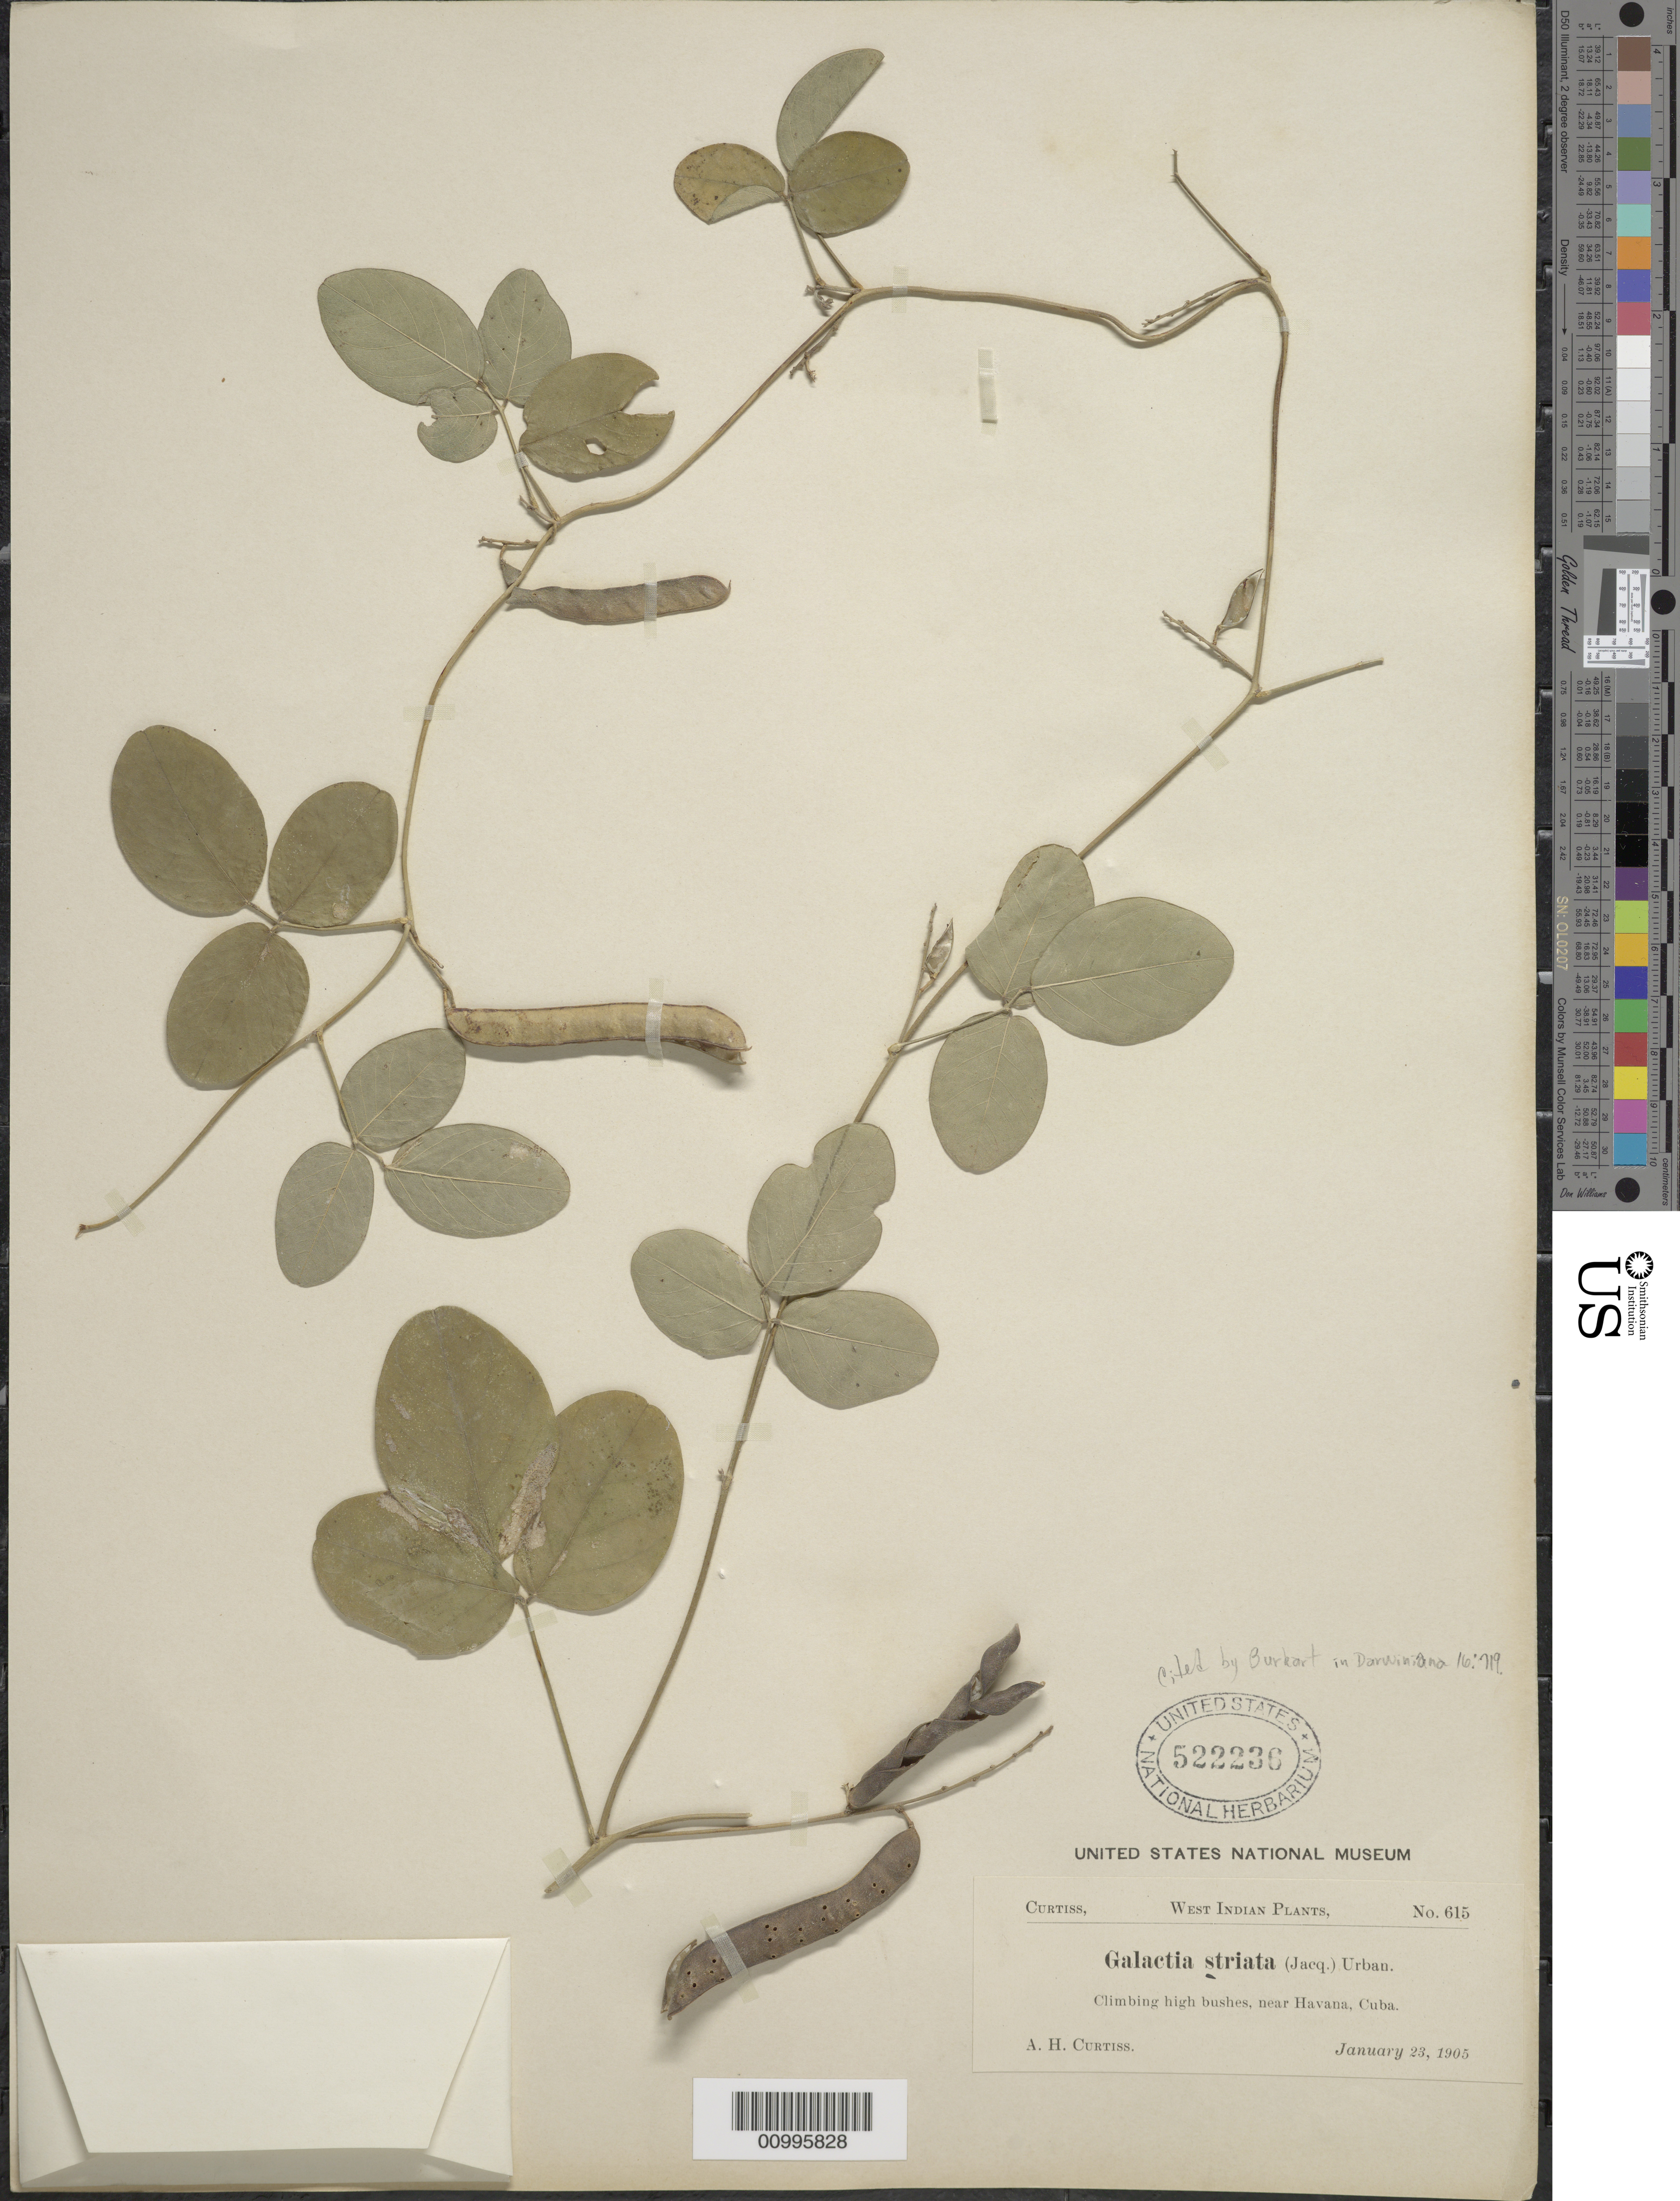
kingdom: Plantae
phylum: Tracheophyta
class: Magnoliopsida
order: Fabales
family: Fabaceae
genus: Galactia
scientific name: Galactia striata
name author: (Jacq.) Urb.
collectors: A. H. Curtiss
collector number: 615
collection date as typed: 23 Jan 1905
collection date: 1905-01-23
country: Cuba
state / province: La Habana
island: Cuba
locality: Cimbling high bushes, near Havana, Cuba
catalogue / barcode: US 522236